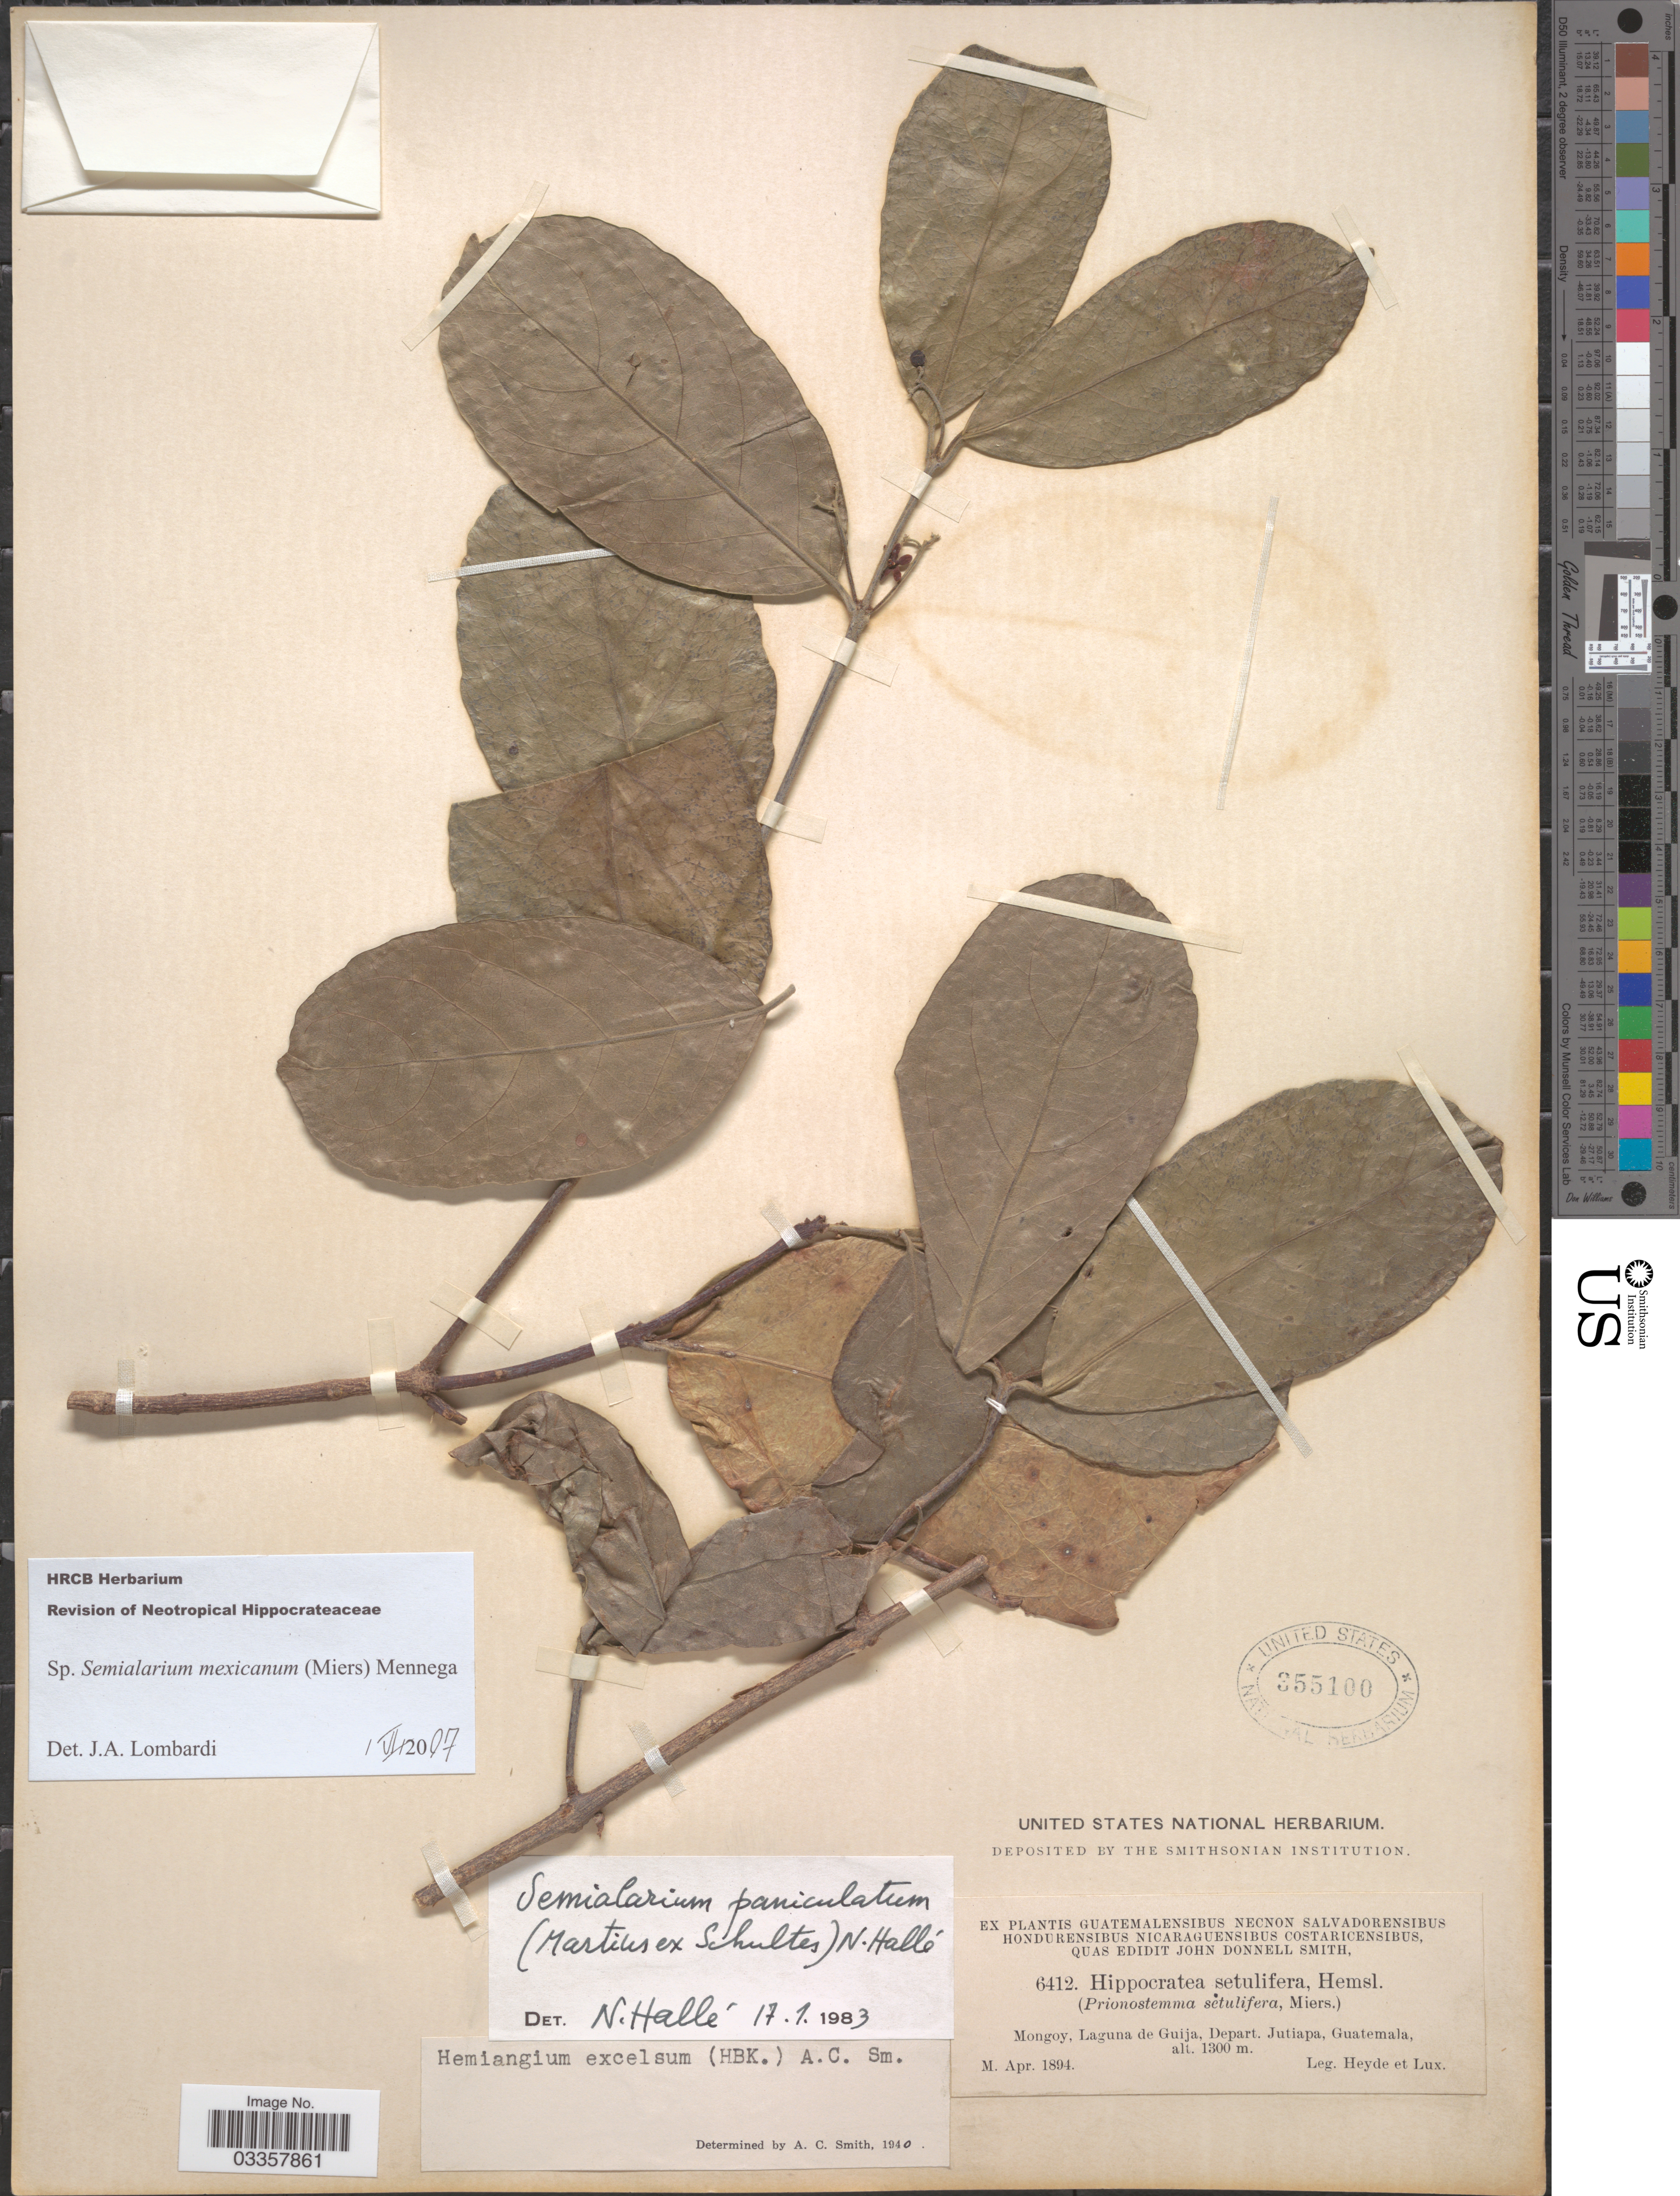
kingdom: Plantae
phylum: Tracheophyta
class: Magnoliopsida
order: Celastrales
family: Celastraceae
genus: Semialarium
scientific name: Semialarium mexicanum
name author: (Miers) Mennega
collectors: Heyde & Lux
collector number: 6412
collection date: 1894-04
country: Guatemala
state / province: Jutiapa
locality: Mongoy, Laguna de Guija, Depart. Jutiapa.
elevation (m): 1300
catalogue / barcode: US 355100